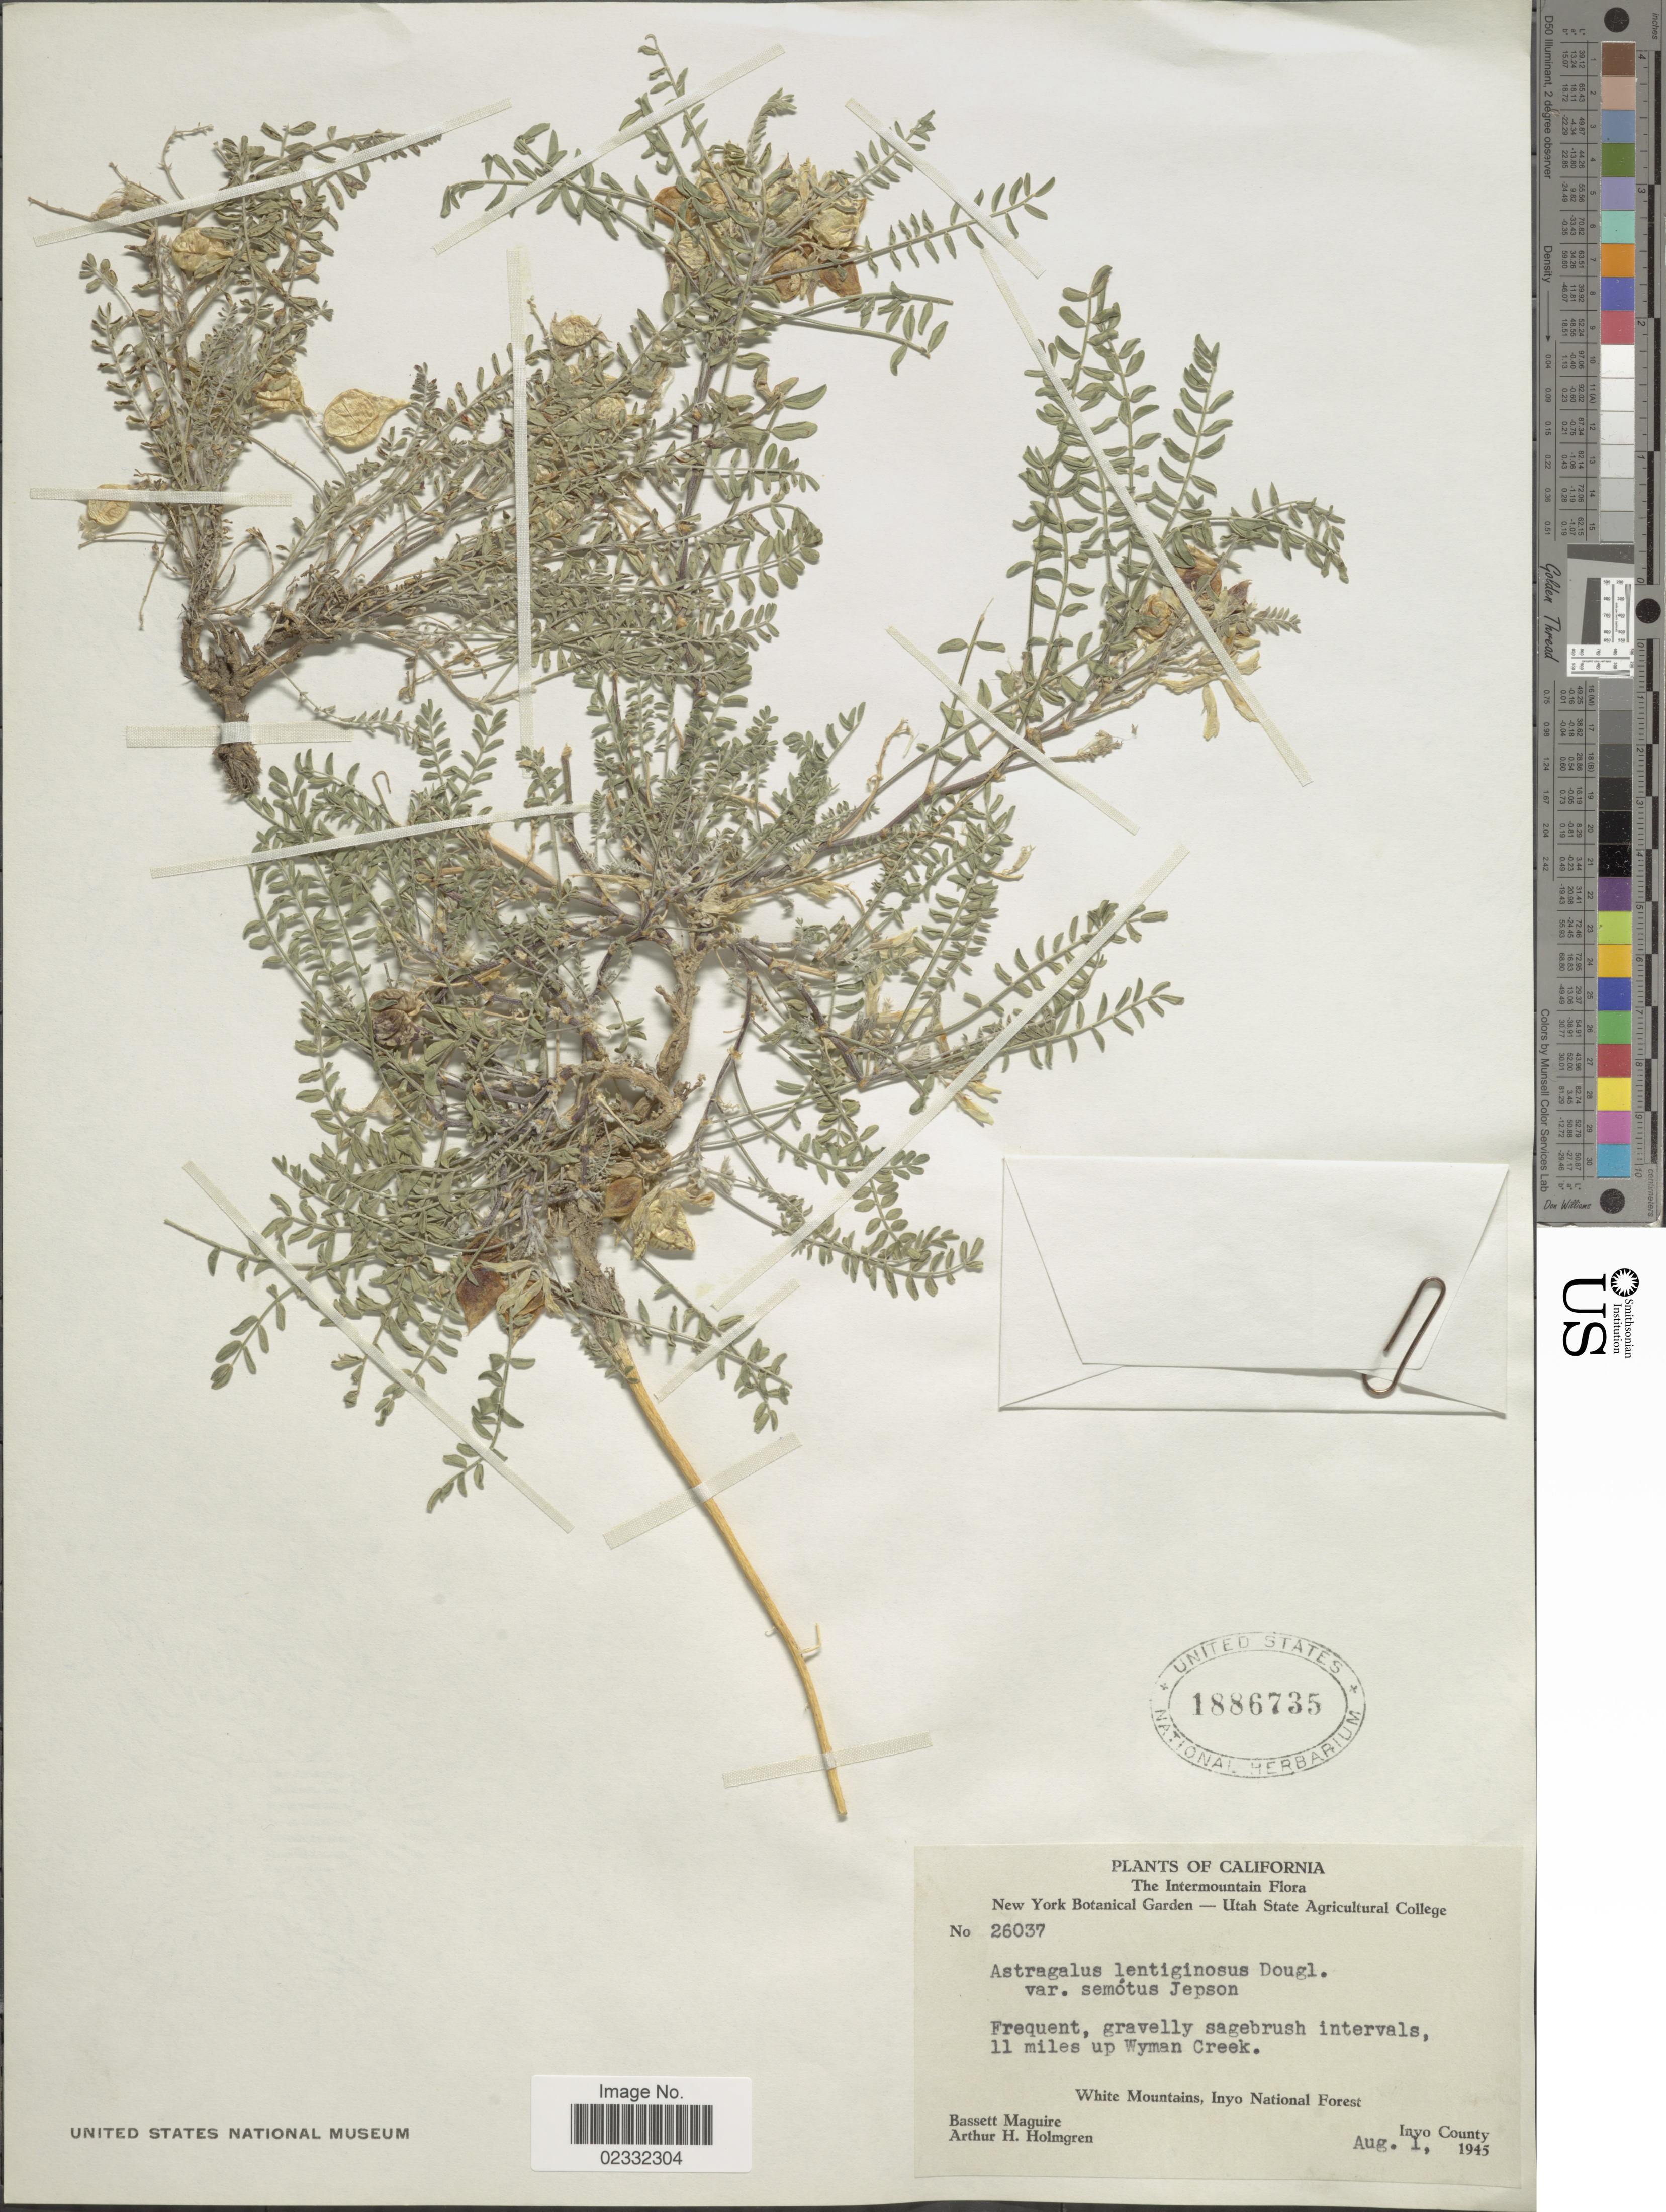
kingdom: Plantae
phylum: Tracheophyta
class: Magnoliopsida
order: Fabales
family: Fabaceae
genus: Astragalus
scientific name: Astragalus lentiginosus var. semotus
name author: Jeps.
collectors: B. Maguire & A. H. Holmgren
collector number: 26037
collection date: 1945-08-01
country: United States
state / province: California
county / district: Inyo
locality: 11 miles up Wyman Creek, White Mountains, Inyo National Forest. Inyo County.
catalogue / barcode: US 1886735